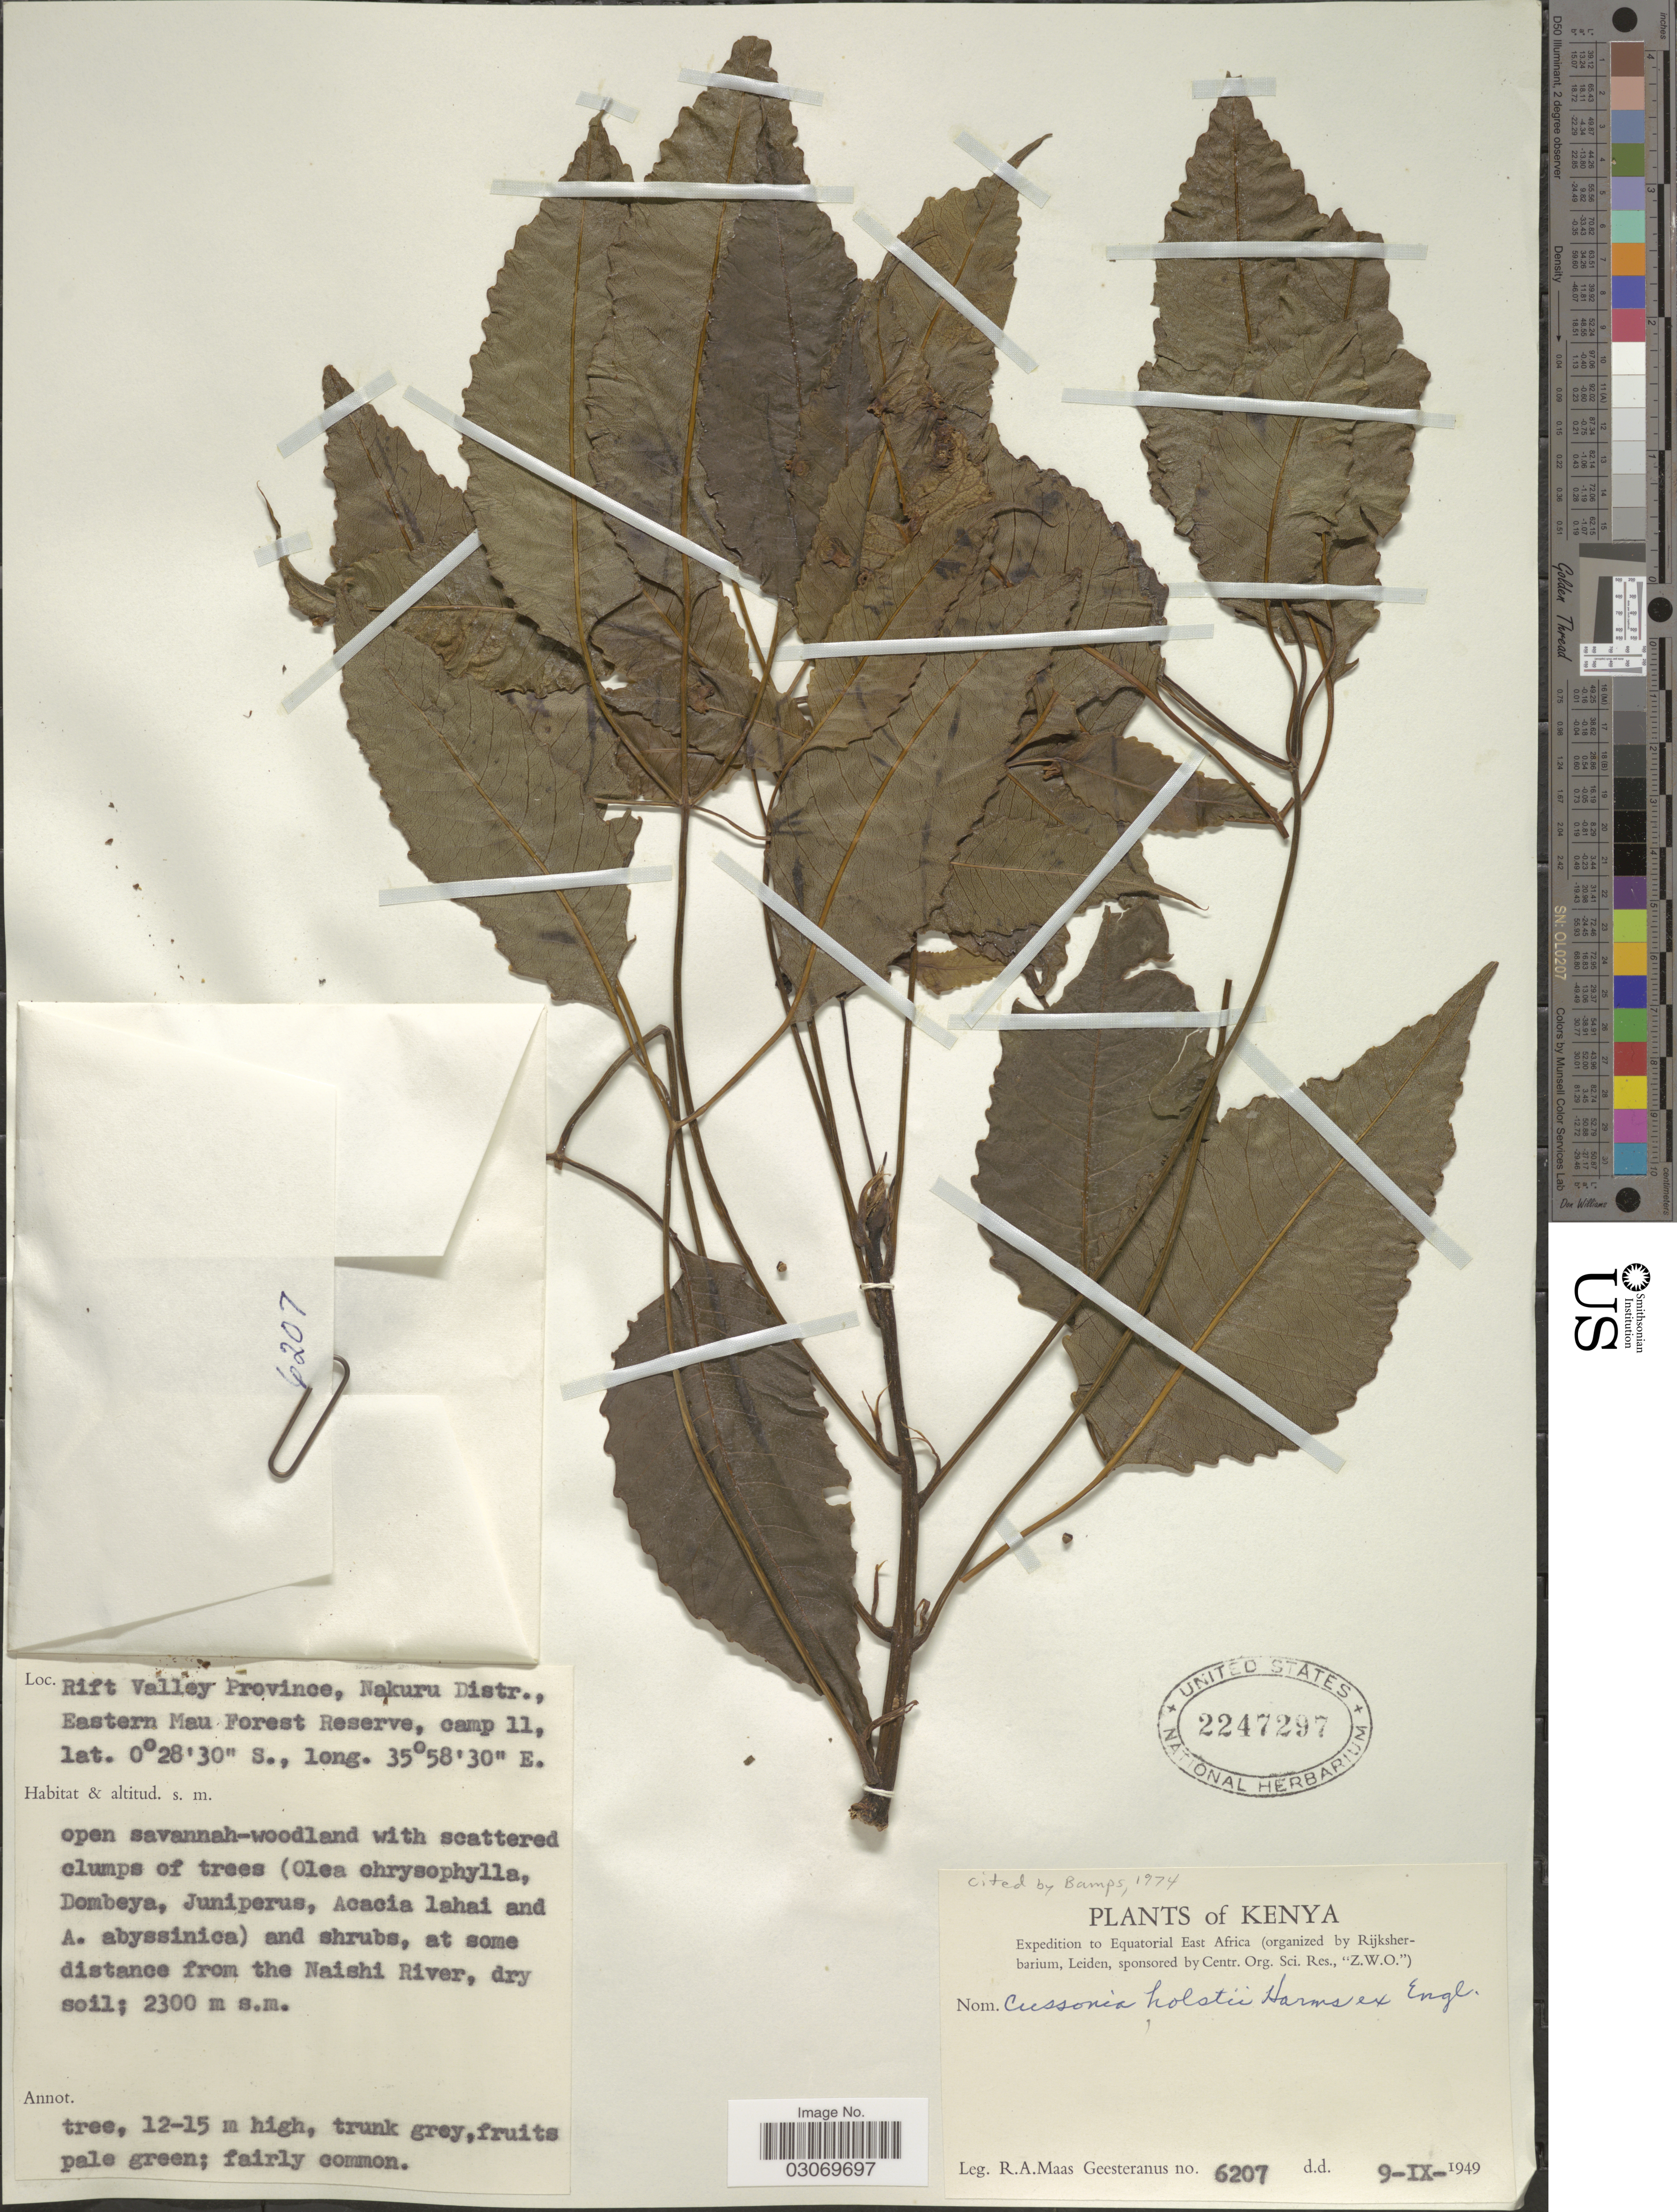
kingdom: Plantae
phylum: Tracheophyta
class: Magnoliopsida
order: Apiales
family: Araliaceae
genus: Cussonia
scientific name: Cussonia holstii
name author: Harms ex Engl.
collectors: R. A. Maas Geesteranus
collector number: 6207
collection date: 1949-09-09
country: Kenya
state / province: Nakuru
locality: Equatorial East Africa, Rift Valley Province, Nakuru Distr., Eastern Mau Forest Reserve, camp 11, at some distance from the Naishi River.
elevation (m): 2300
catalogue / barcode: US 2247297